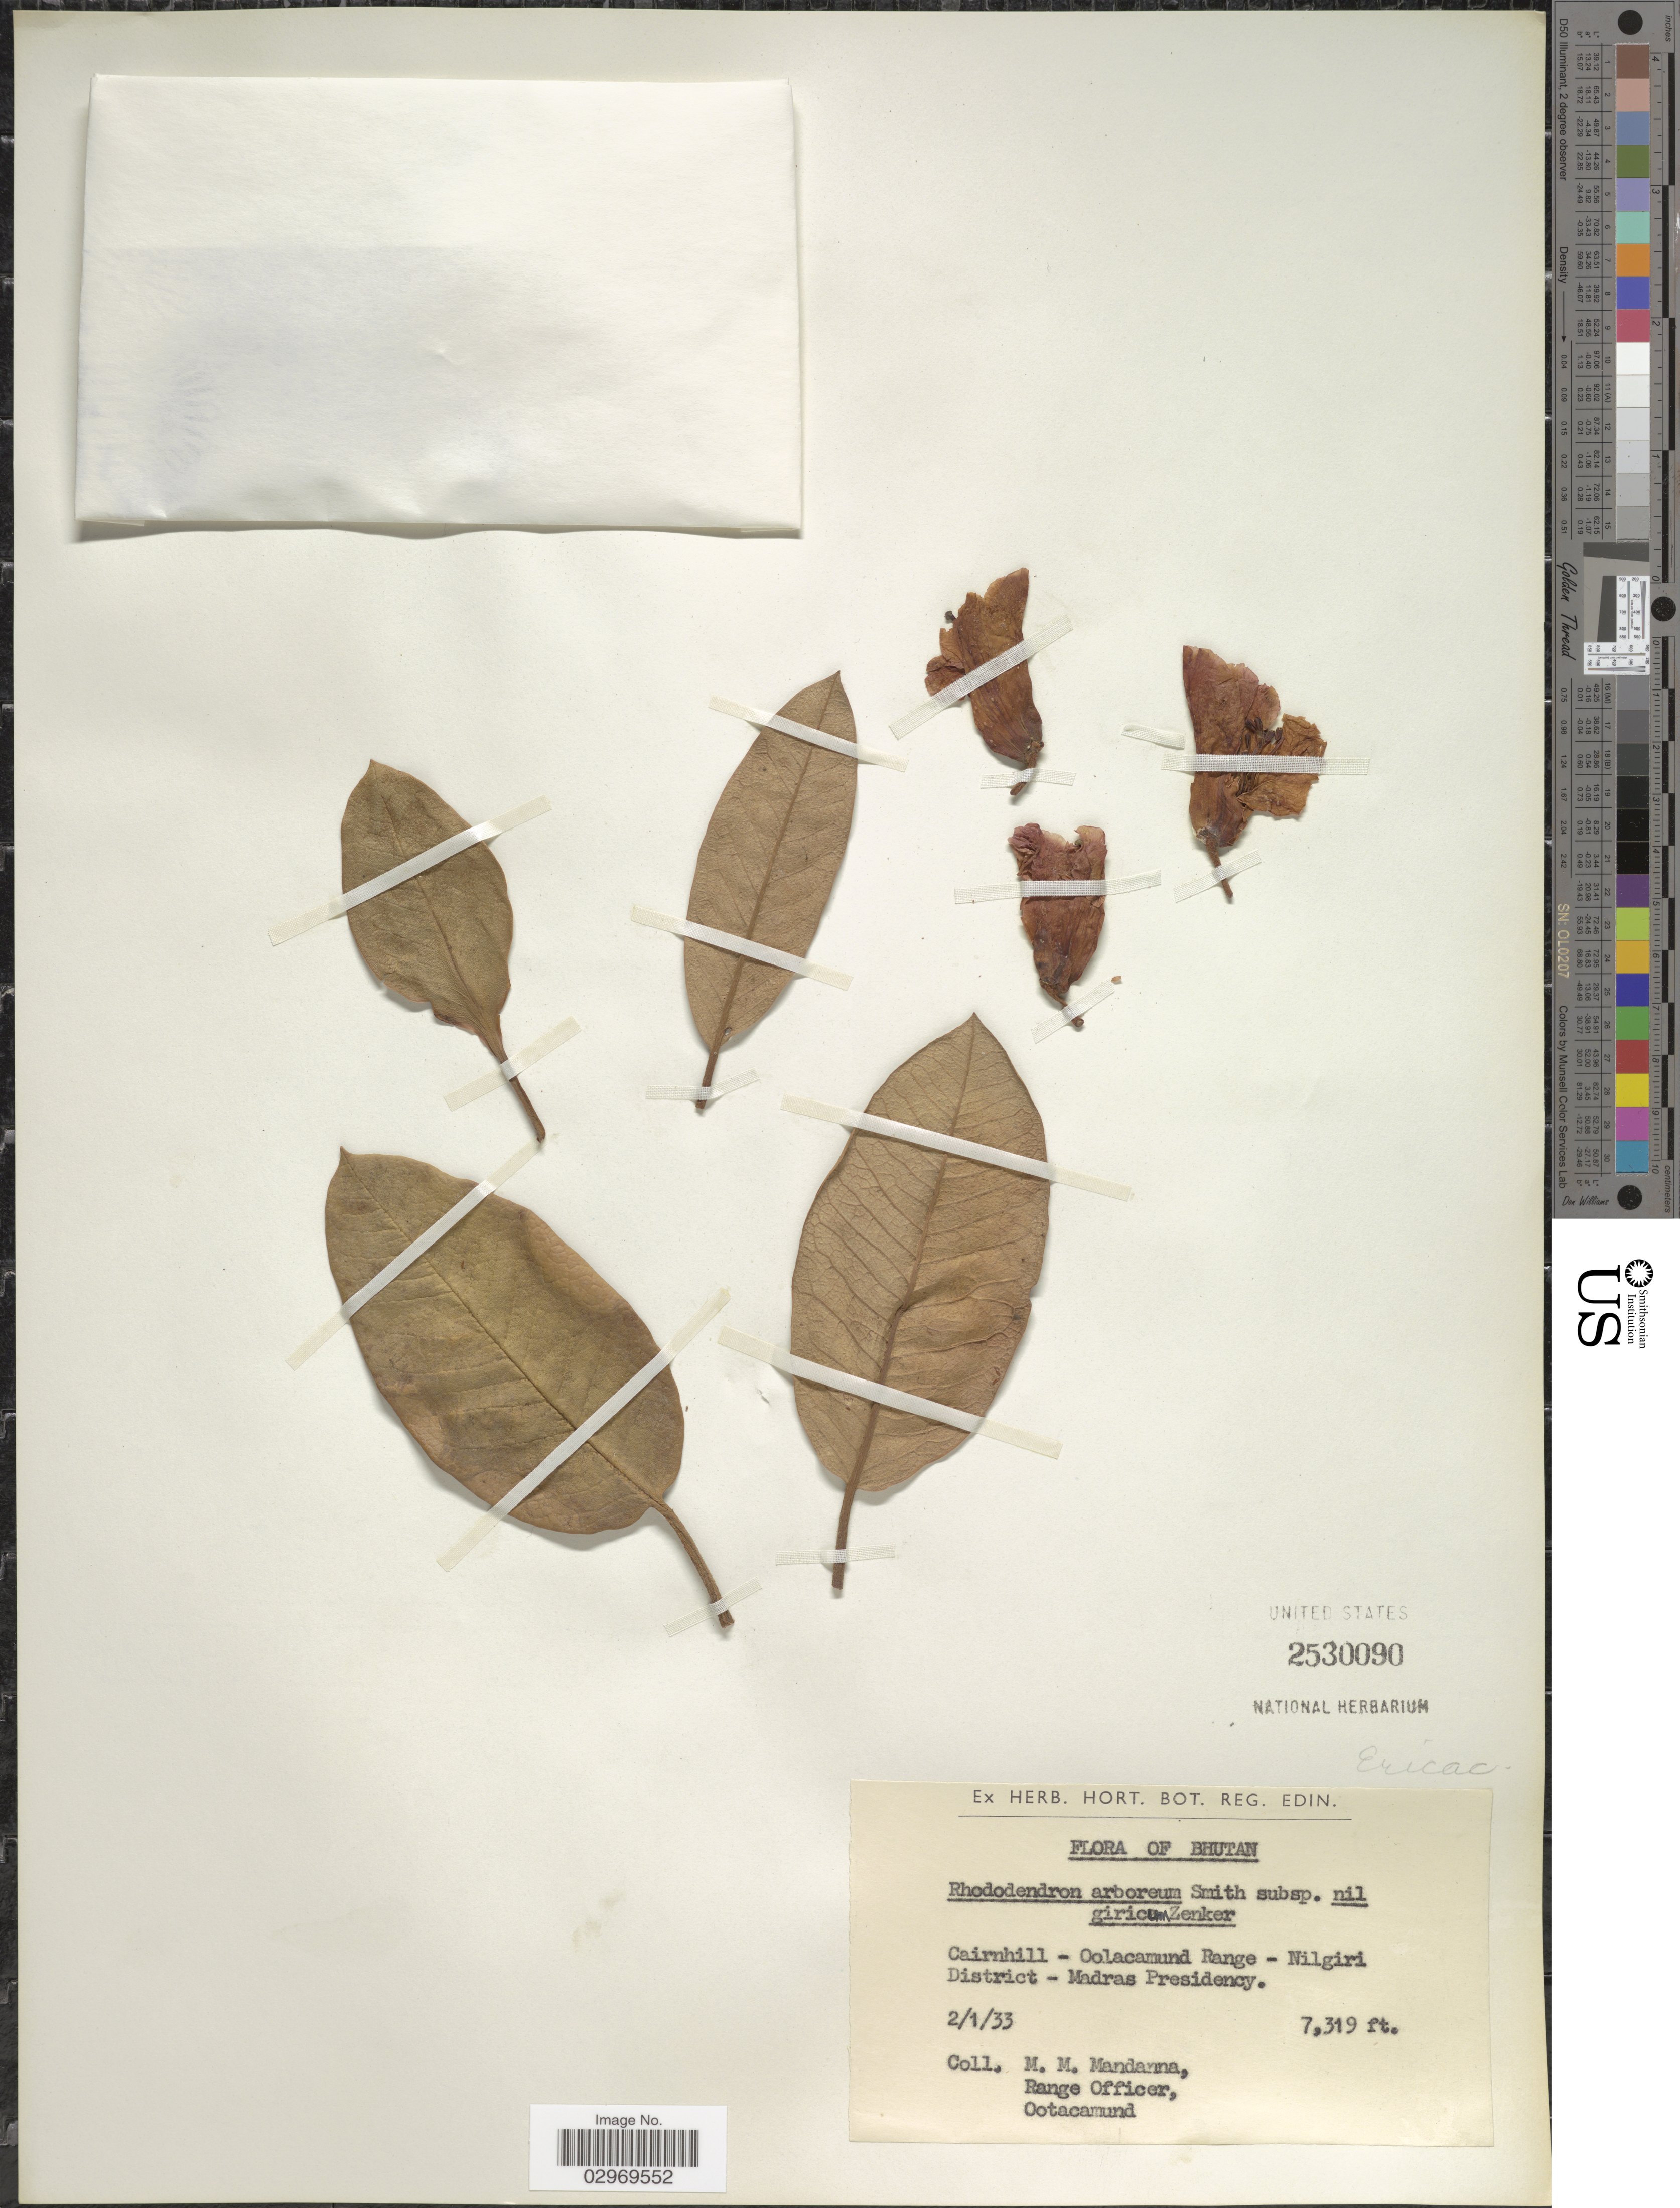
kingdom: Plantae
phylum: Tracheophyta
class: Magnoliopsida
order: Ericales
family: Ericaceae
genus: Rhododendron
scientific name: Rhododendron arboreum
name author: Sm.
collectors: M. Mandanna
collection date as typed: Transcribed d/m/y: 2/1/33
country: Bhutan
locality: Cairnhill, Oolacamund Range, Nilgiri District, Madras Presidency.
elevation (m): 2231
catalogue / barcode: US 2530090